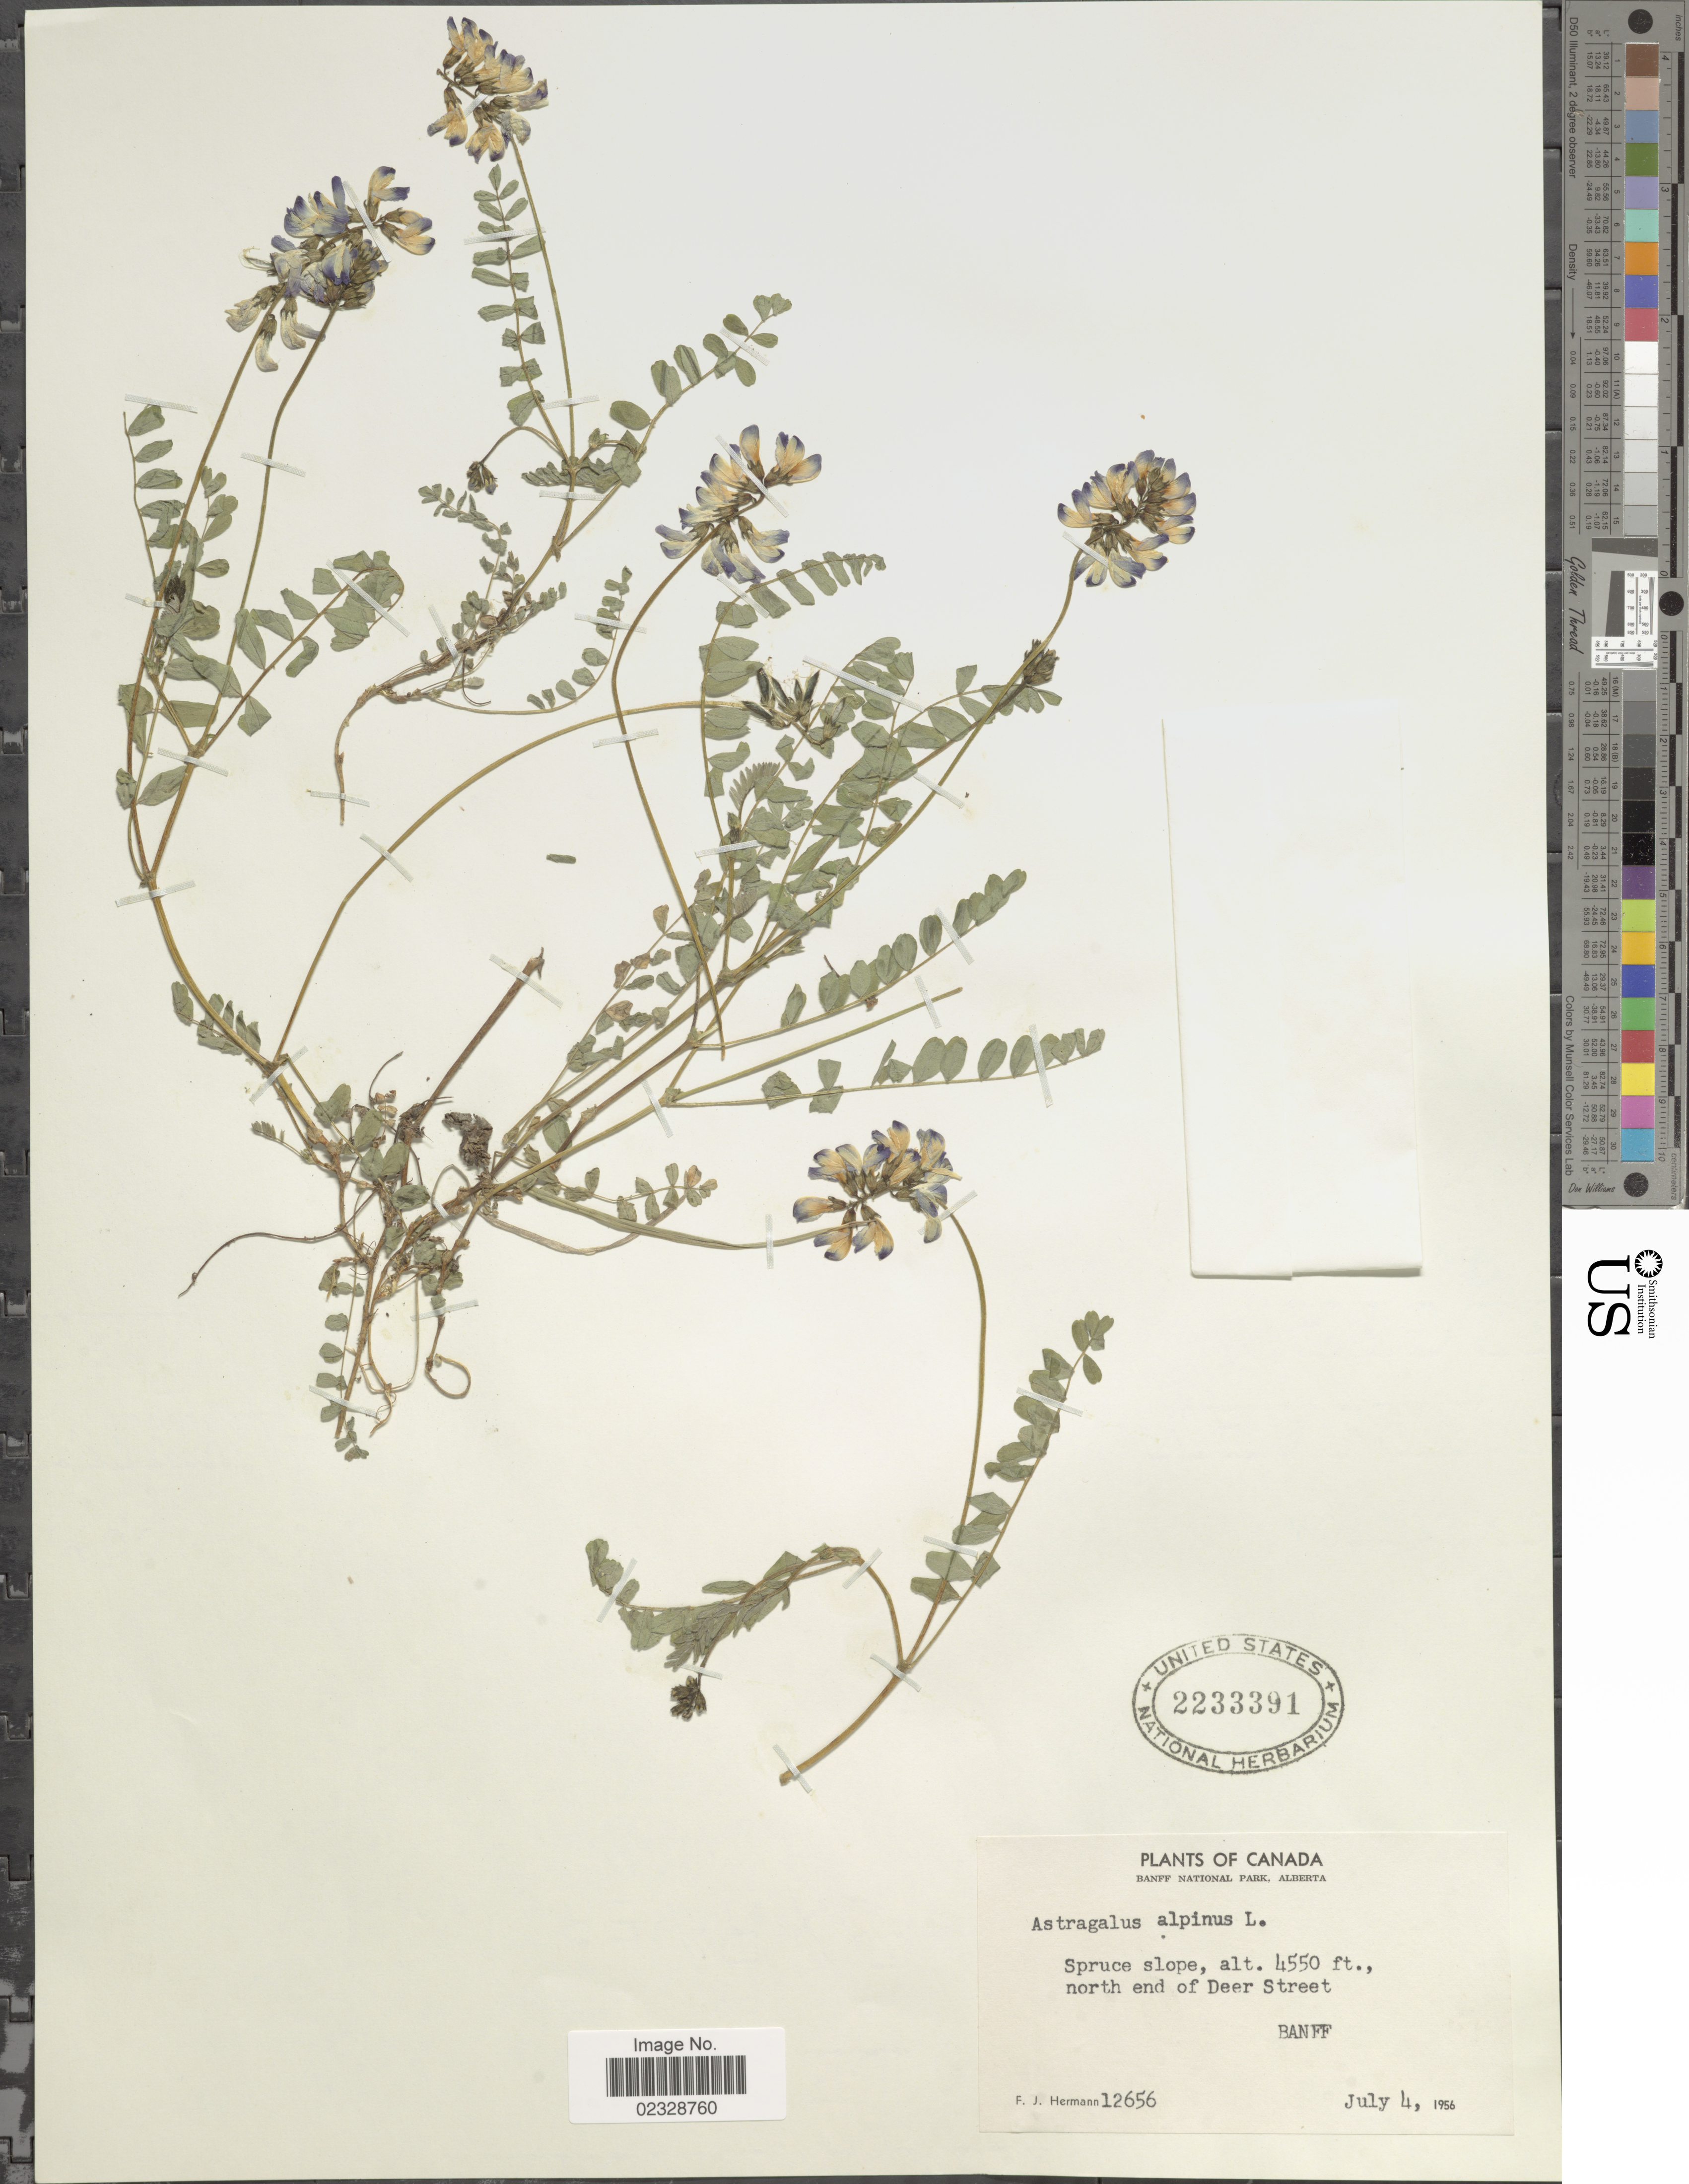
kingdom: Plantae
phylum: Tracheophyta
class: Magnoliopsida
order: Fabales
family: Fabaceae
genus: Astragalus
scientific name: Astragalus alpinus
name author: L.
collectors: F. J. Hermann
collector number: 12656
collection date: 1956-07-04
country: Canada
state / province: Alberta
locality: Banff National Park, north end of Deer Street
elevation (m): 1387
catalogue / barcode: US 2233391